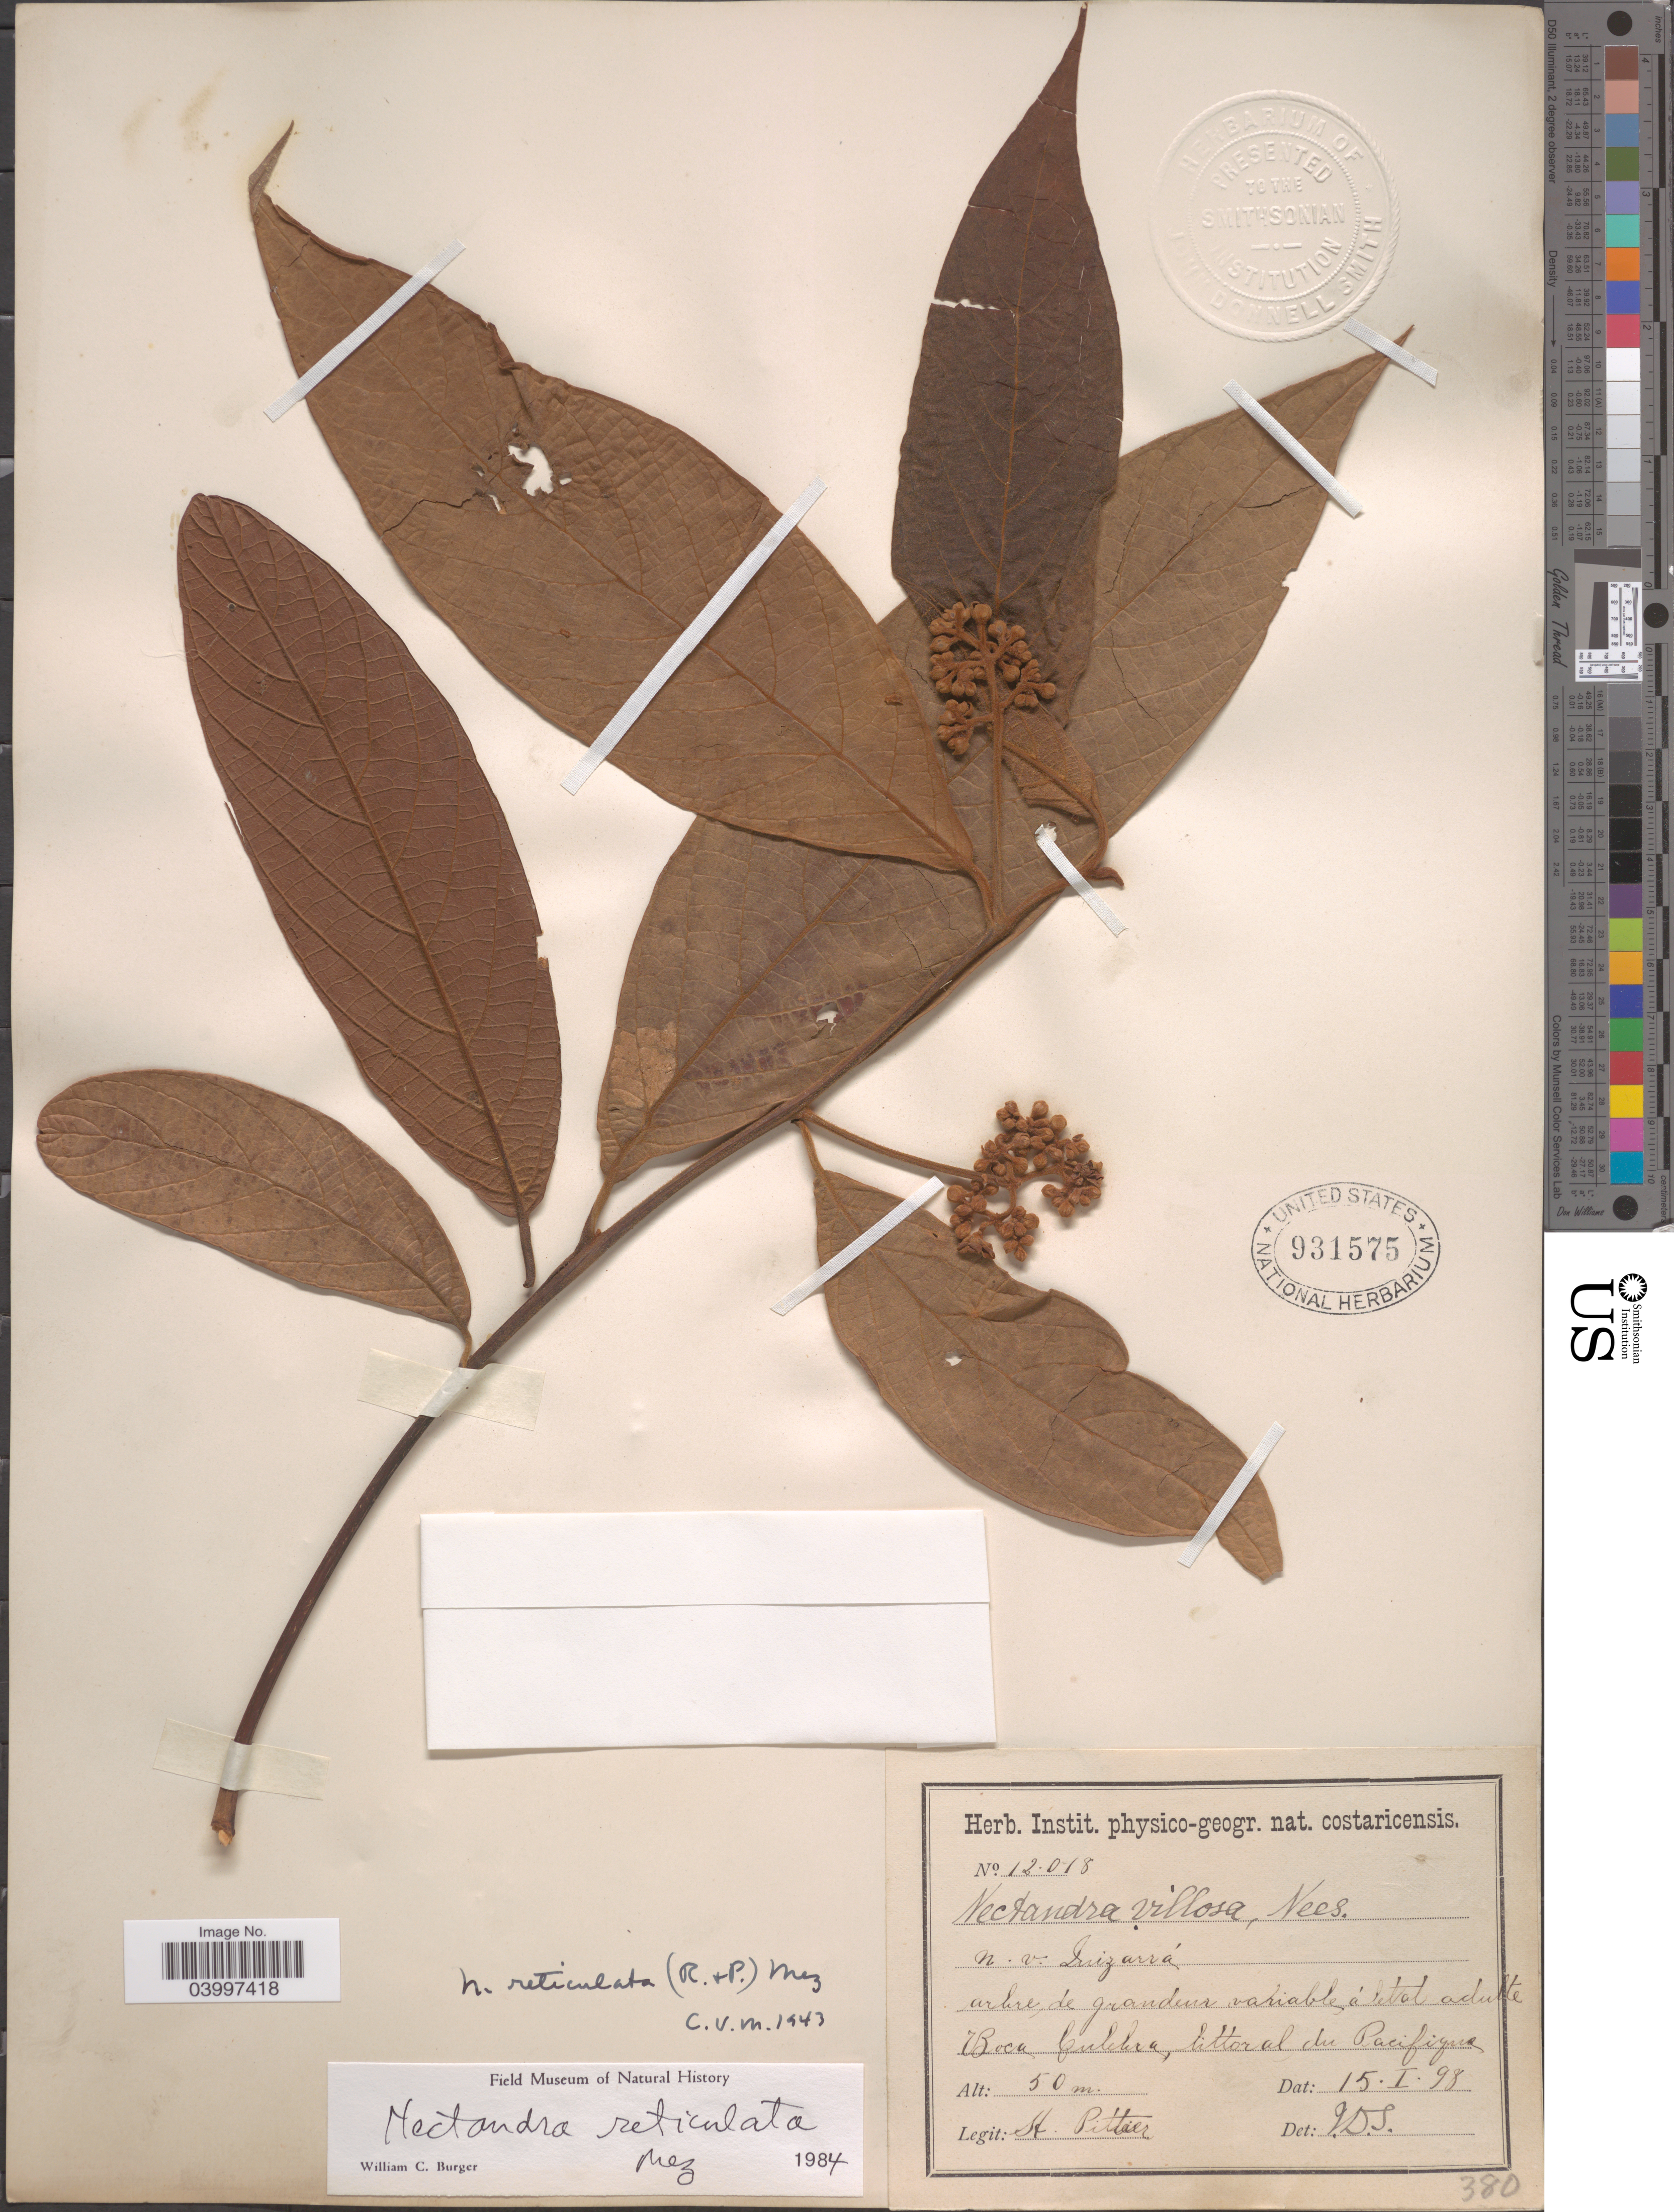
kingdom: Plantae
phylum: Tracheophyta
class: Magnoliopsida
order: Laurales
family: Lauraceae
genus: Nectandra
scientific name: Nectandra reticulata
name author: (Ruiz & Pav.) Mez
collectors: H. F. Pittier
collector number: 12018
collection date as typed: Transcribed d/m/y: 15/1/98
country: Costa Rica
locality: Boca Culebra, littoral du Pacifique.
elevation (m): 50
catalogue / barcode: US 931575